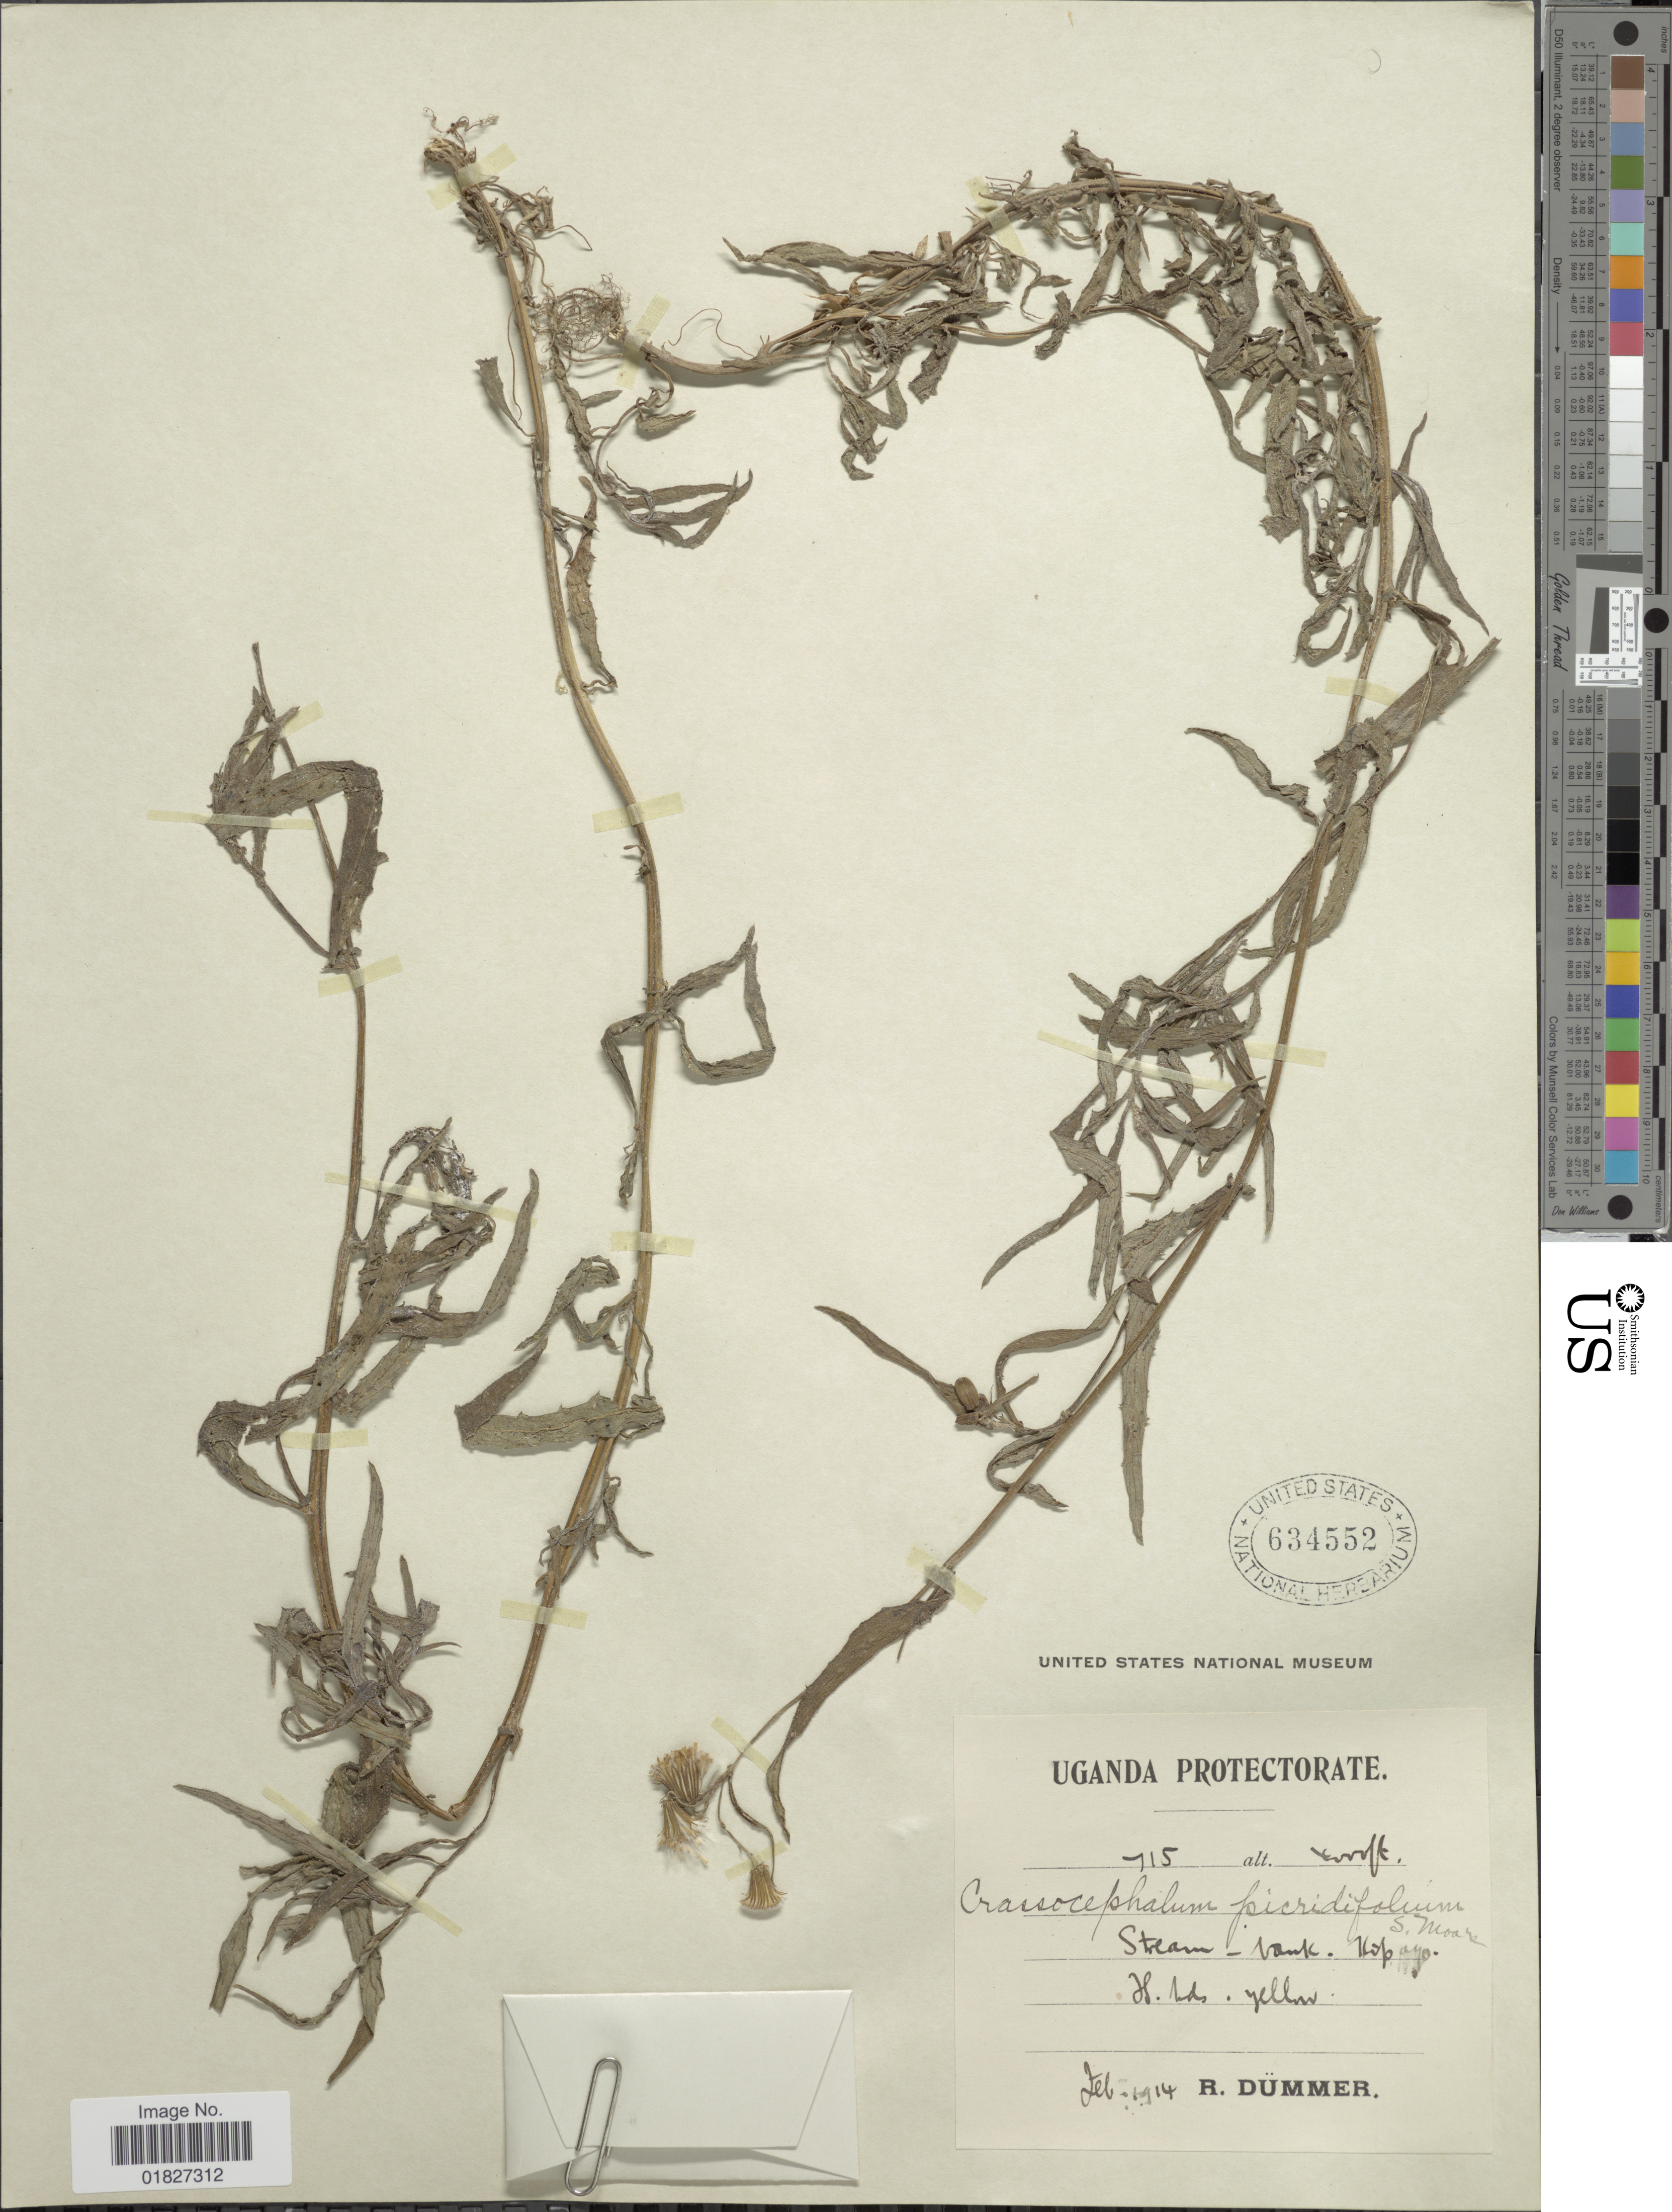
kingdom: Plantae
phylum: Tracheophyta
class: Magnoliopsida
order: Asterales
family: Asteraceae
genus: Gynura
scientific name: Gynura picridifolius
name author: DC.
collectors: R. A. Dümmer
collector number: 715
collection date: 1914-02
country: Uganda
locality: Uganda Protectorate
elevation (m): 1219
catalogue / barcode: US 634552